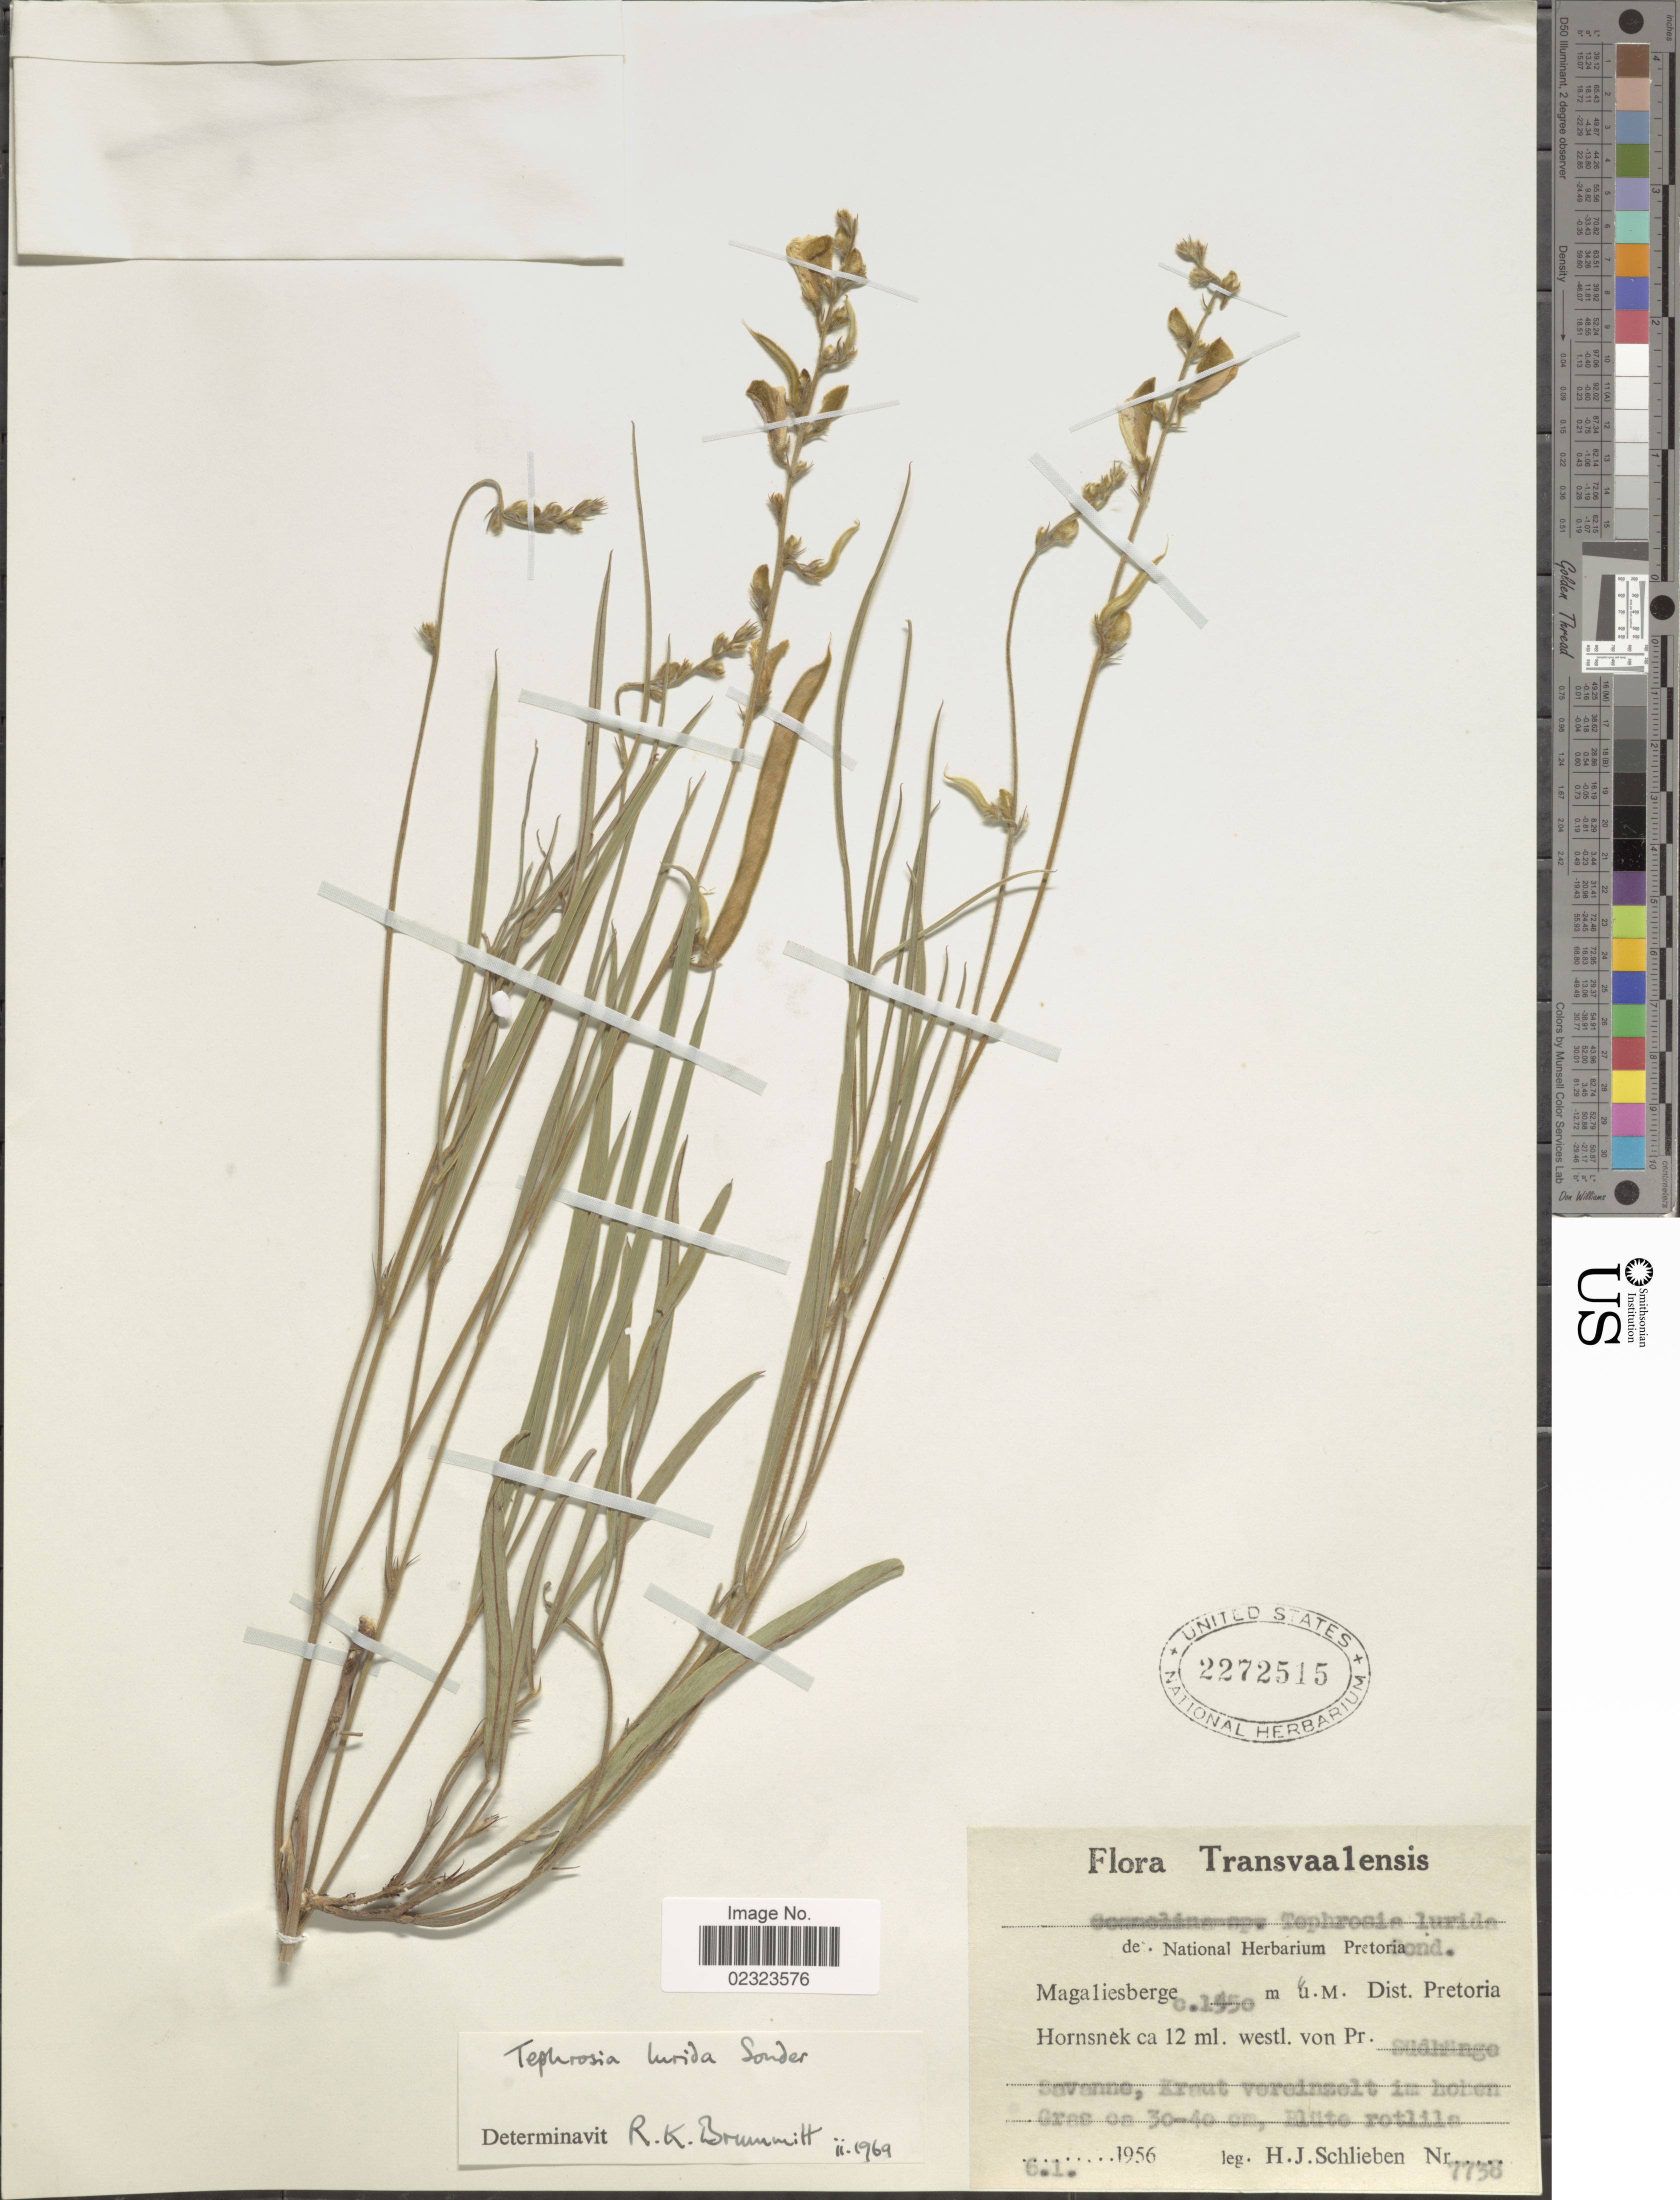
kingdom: Plantae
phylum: Tracheophyta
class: Magnoliopsida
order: Fabales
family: Fabaceae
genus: Tephrosia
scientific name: Tephrosia lurida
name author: Sond.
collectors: H. J. Schlieben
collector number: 7738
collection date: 1956-01-06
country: South Africa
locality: Transvaalensis, Magaliesberge, Dist. Pretoria Hornsnek ca 12 ml. westl. von Pr. Südhange savanne, Kraut vereinzelt im hohen Gras.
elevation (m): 1550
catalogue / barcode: US 2272515